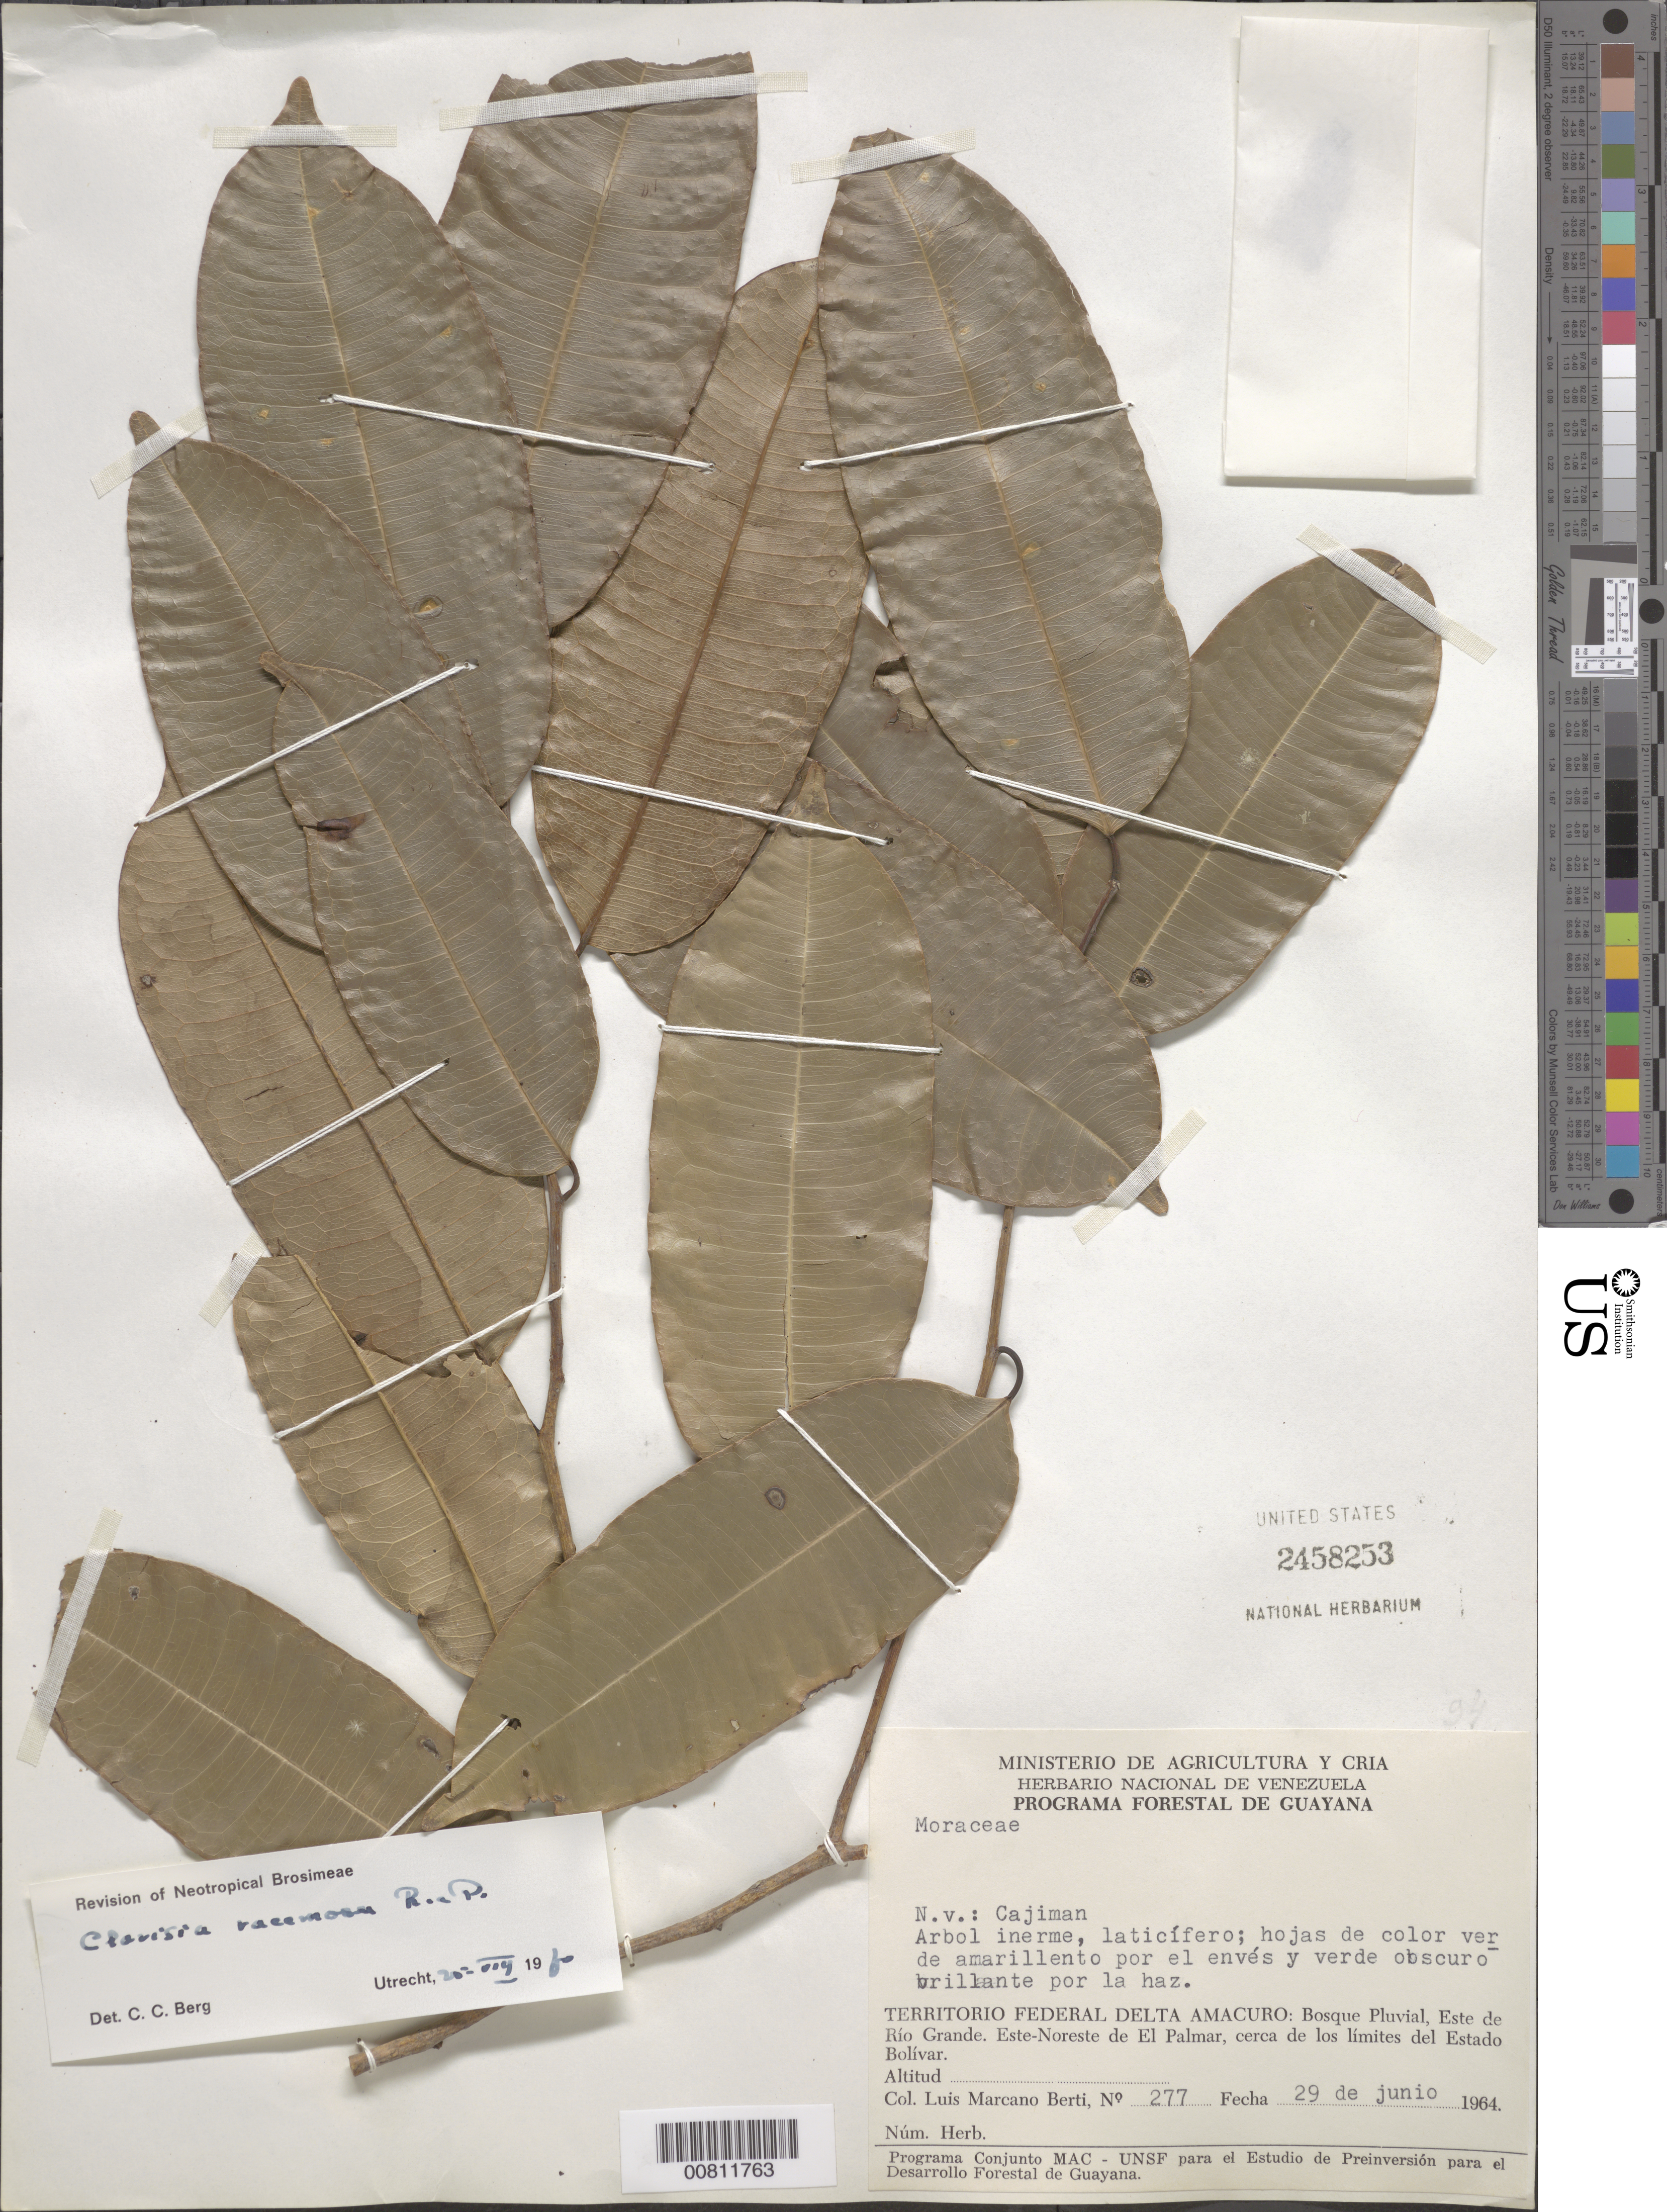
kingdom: Plantae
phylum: Tracheophyta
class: Magnoliopsida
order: Rosales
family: Moraceae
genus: Clarisia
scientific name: Clarisia racemosa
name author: Ruiz & Pav.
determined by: Berg, C. C.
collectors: L. Marcano-Berti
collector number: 277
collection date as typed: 29-Jun-64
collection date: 1964-06-29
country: Venezuela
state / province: Delta Amacuro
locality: Este de Río Grande, ENE de El Palmar, cerca de los limites del Estado Bolívar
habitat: Bosque pluvial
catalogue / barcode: US 2458253